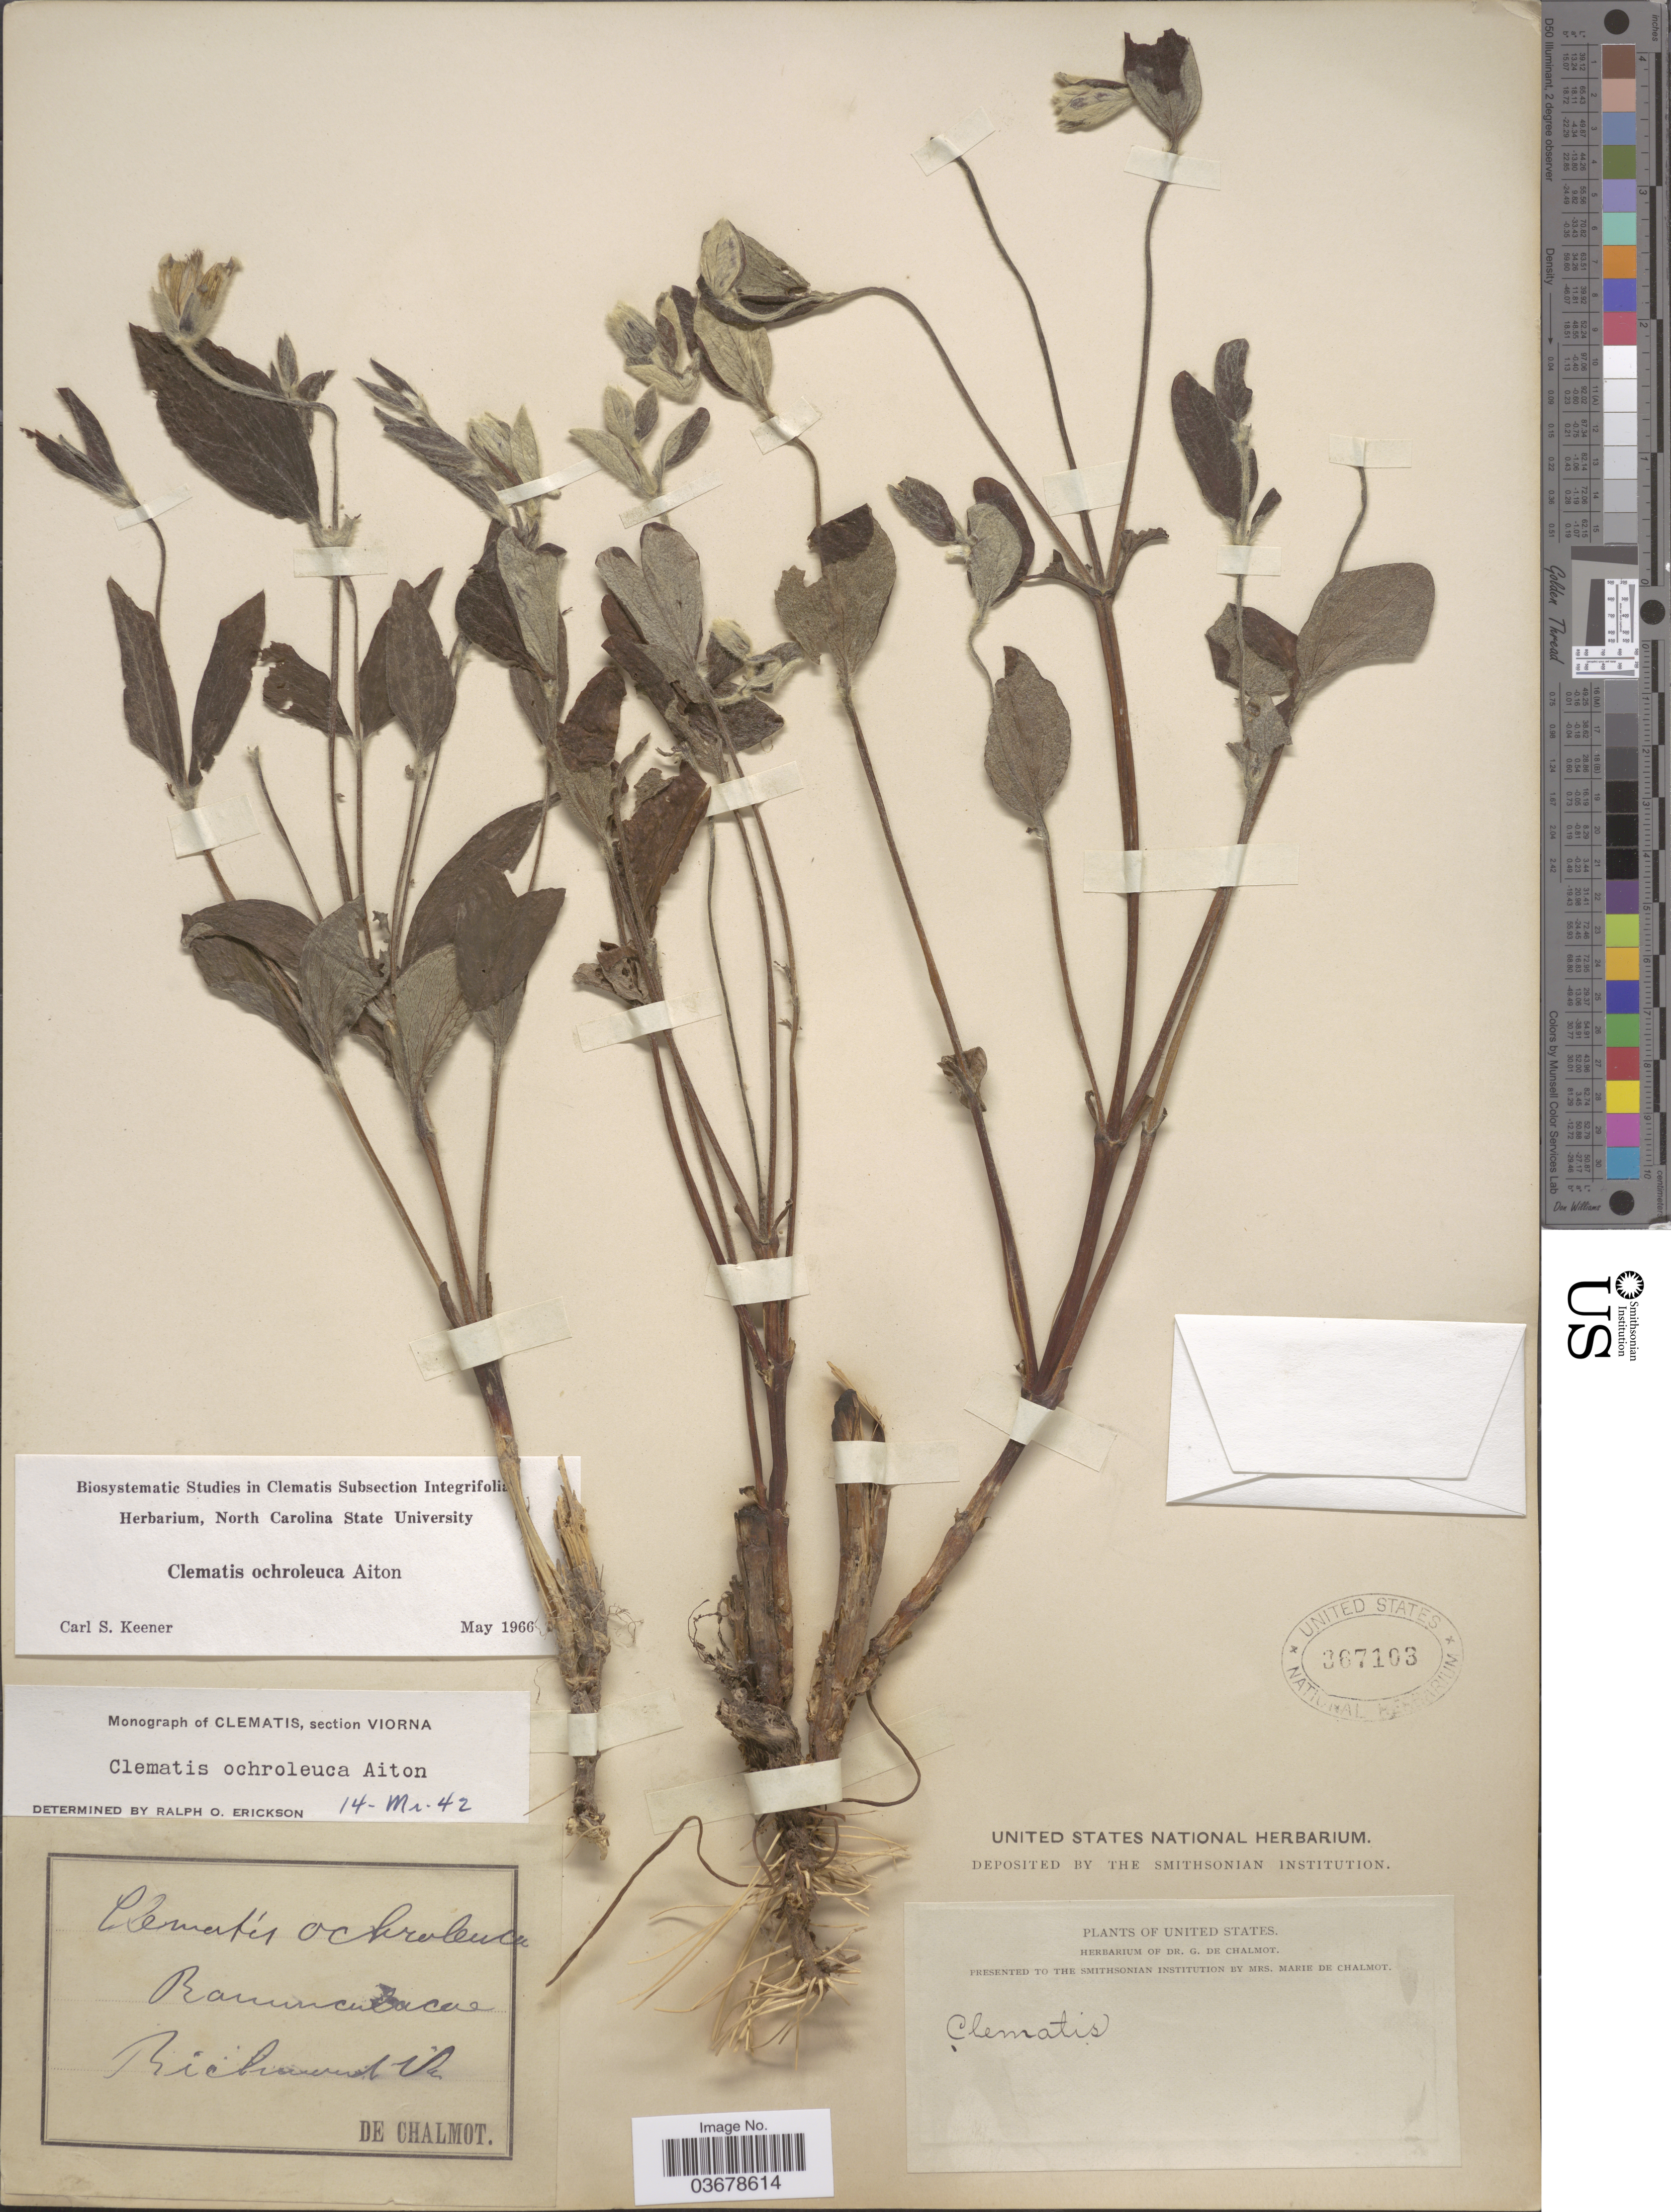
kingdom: Plantae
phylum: Tracheophyta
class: Magnoliopsida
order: Ranunculales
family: Ranunculaceae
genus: Clematis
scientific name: Clematis viorna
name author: L.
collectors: G. de Chalmot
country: United States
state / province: Virginia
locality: Richmond.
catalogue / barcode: US 367103